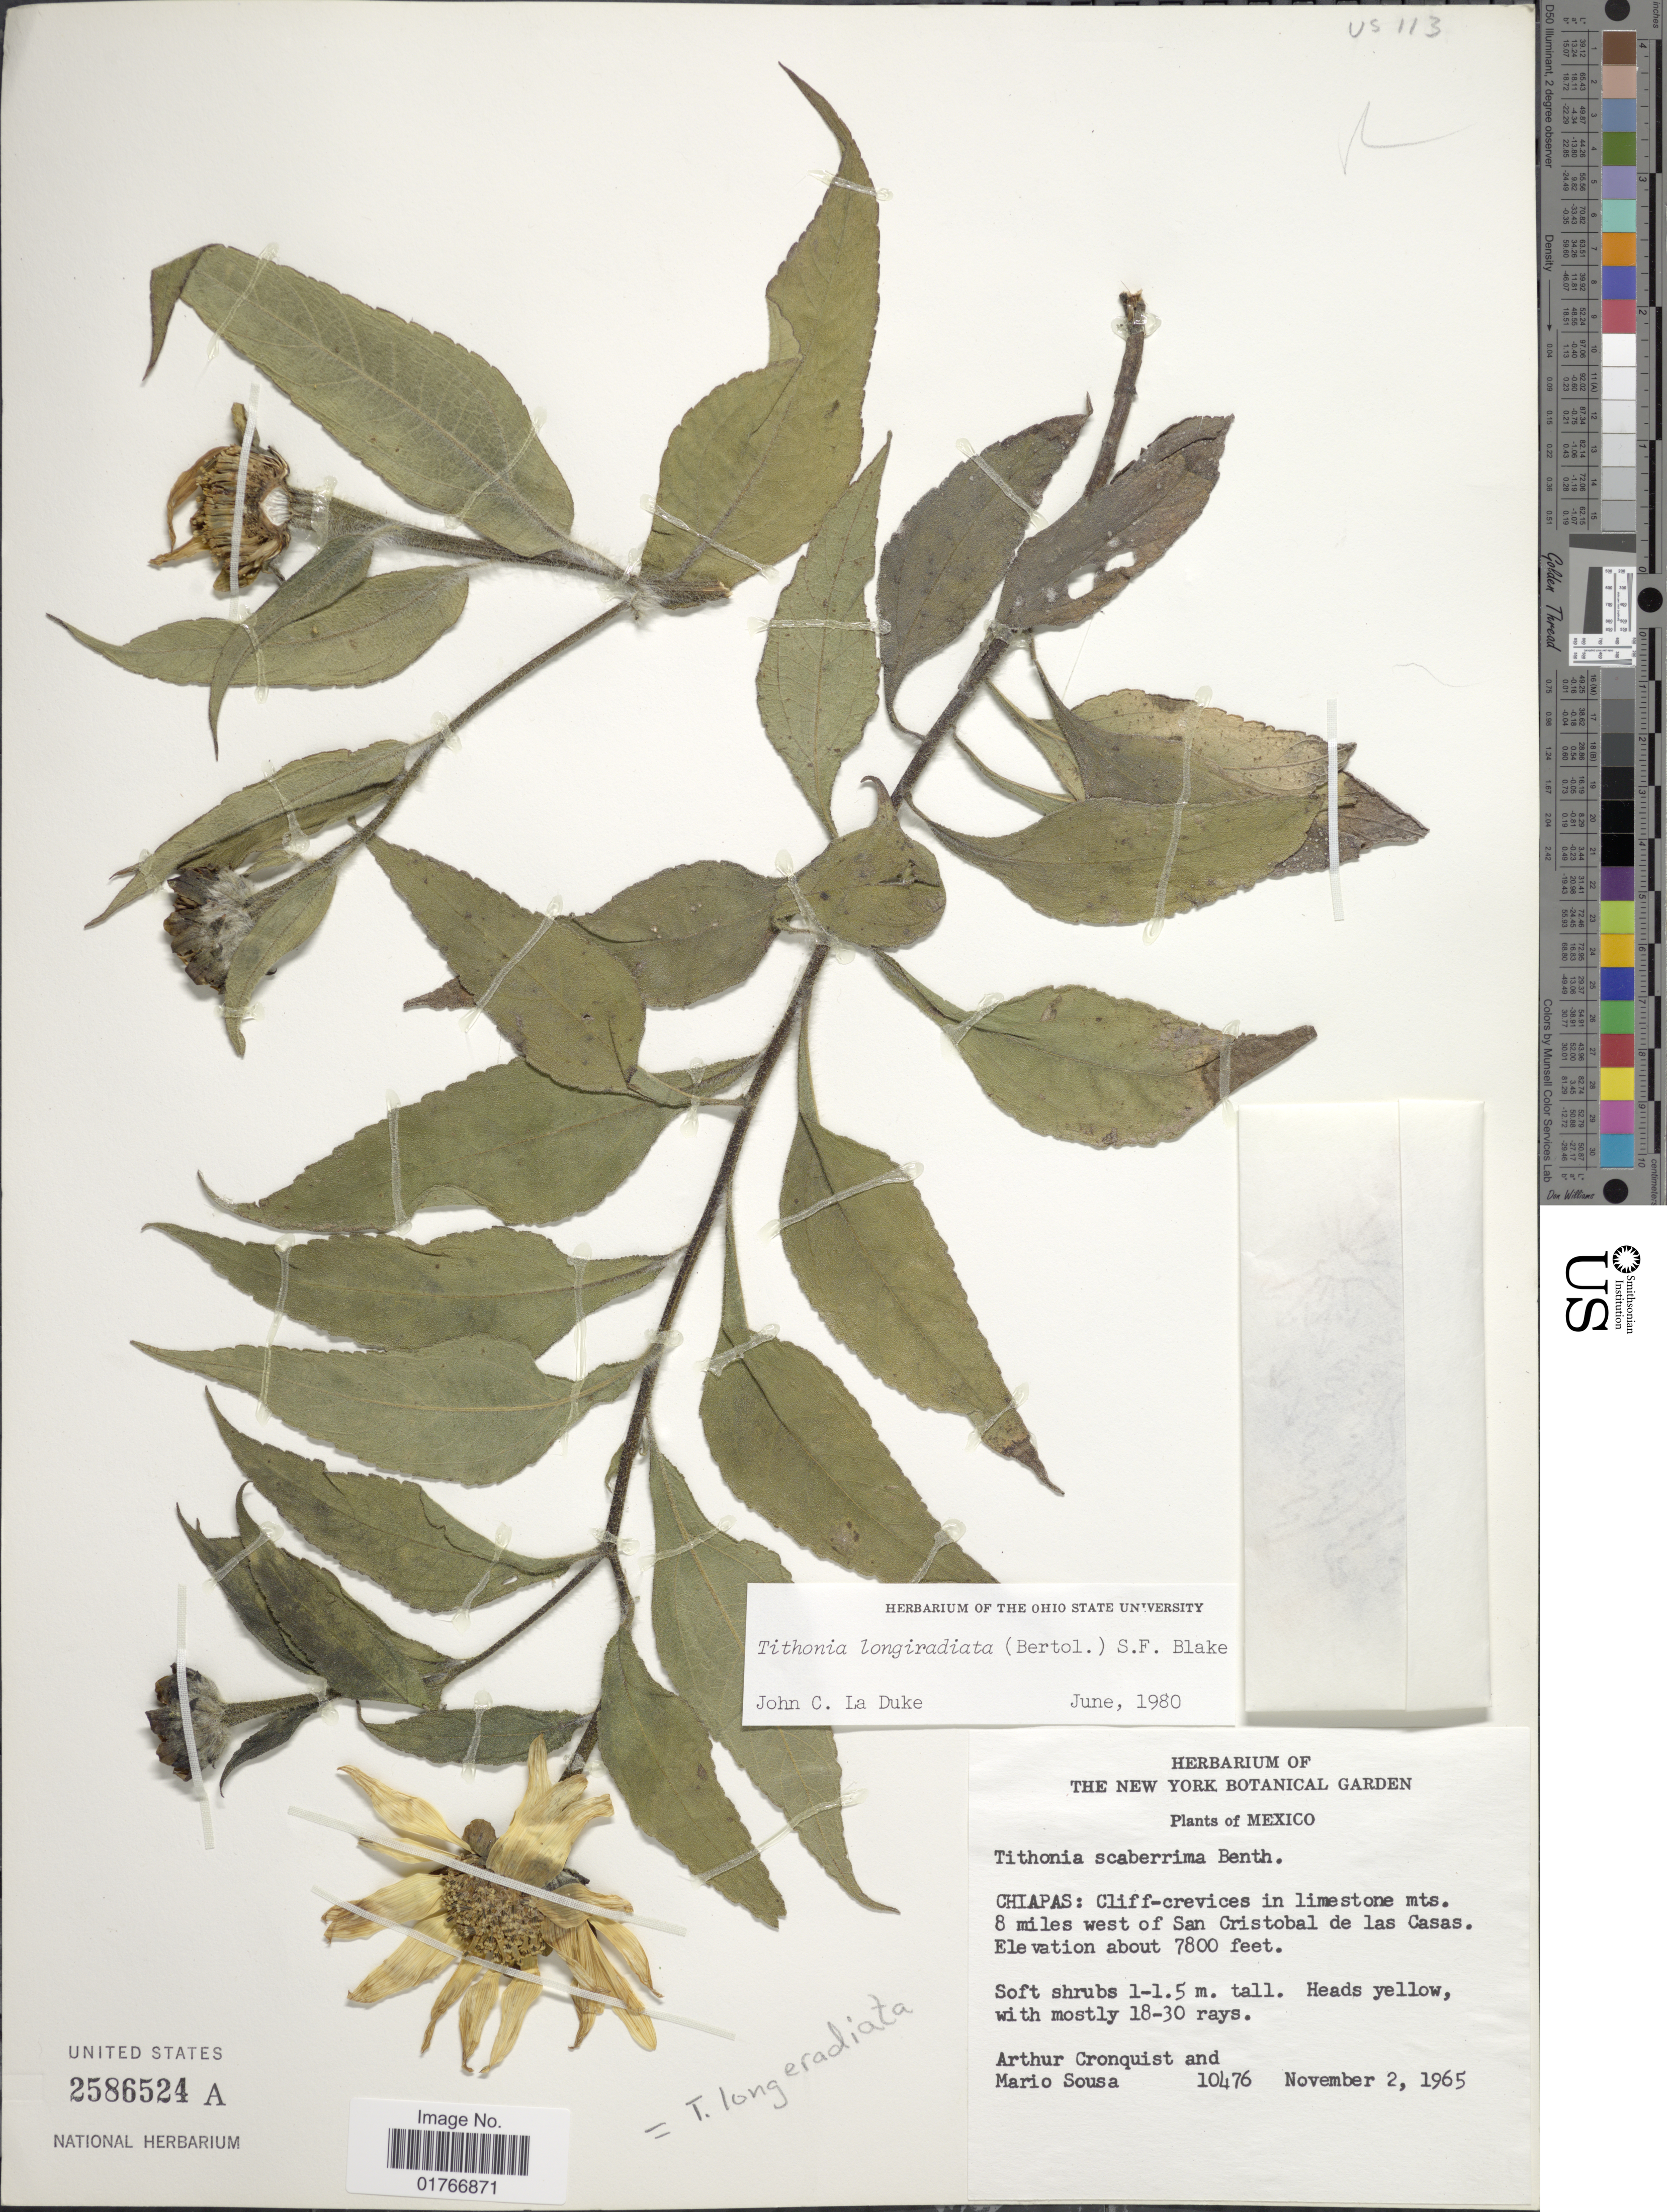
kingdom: Plantae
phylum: Tracheophyta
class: Magnoliopsida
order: Asterales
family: Asteraceae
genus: Tithonia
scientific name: Tithonia longiradiata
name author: (Bertol.) S.F. Blake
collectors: A. J. Cronquist & M. Sousa S.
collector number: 10476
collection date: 1965-11-02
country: Mexico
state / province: Chiapas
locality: Cliff-crevices in limestone mts., 8 miles west of San Cristobal de las Casas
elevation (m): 2377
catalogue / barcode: US 2586524A